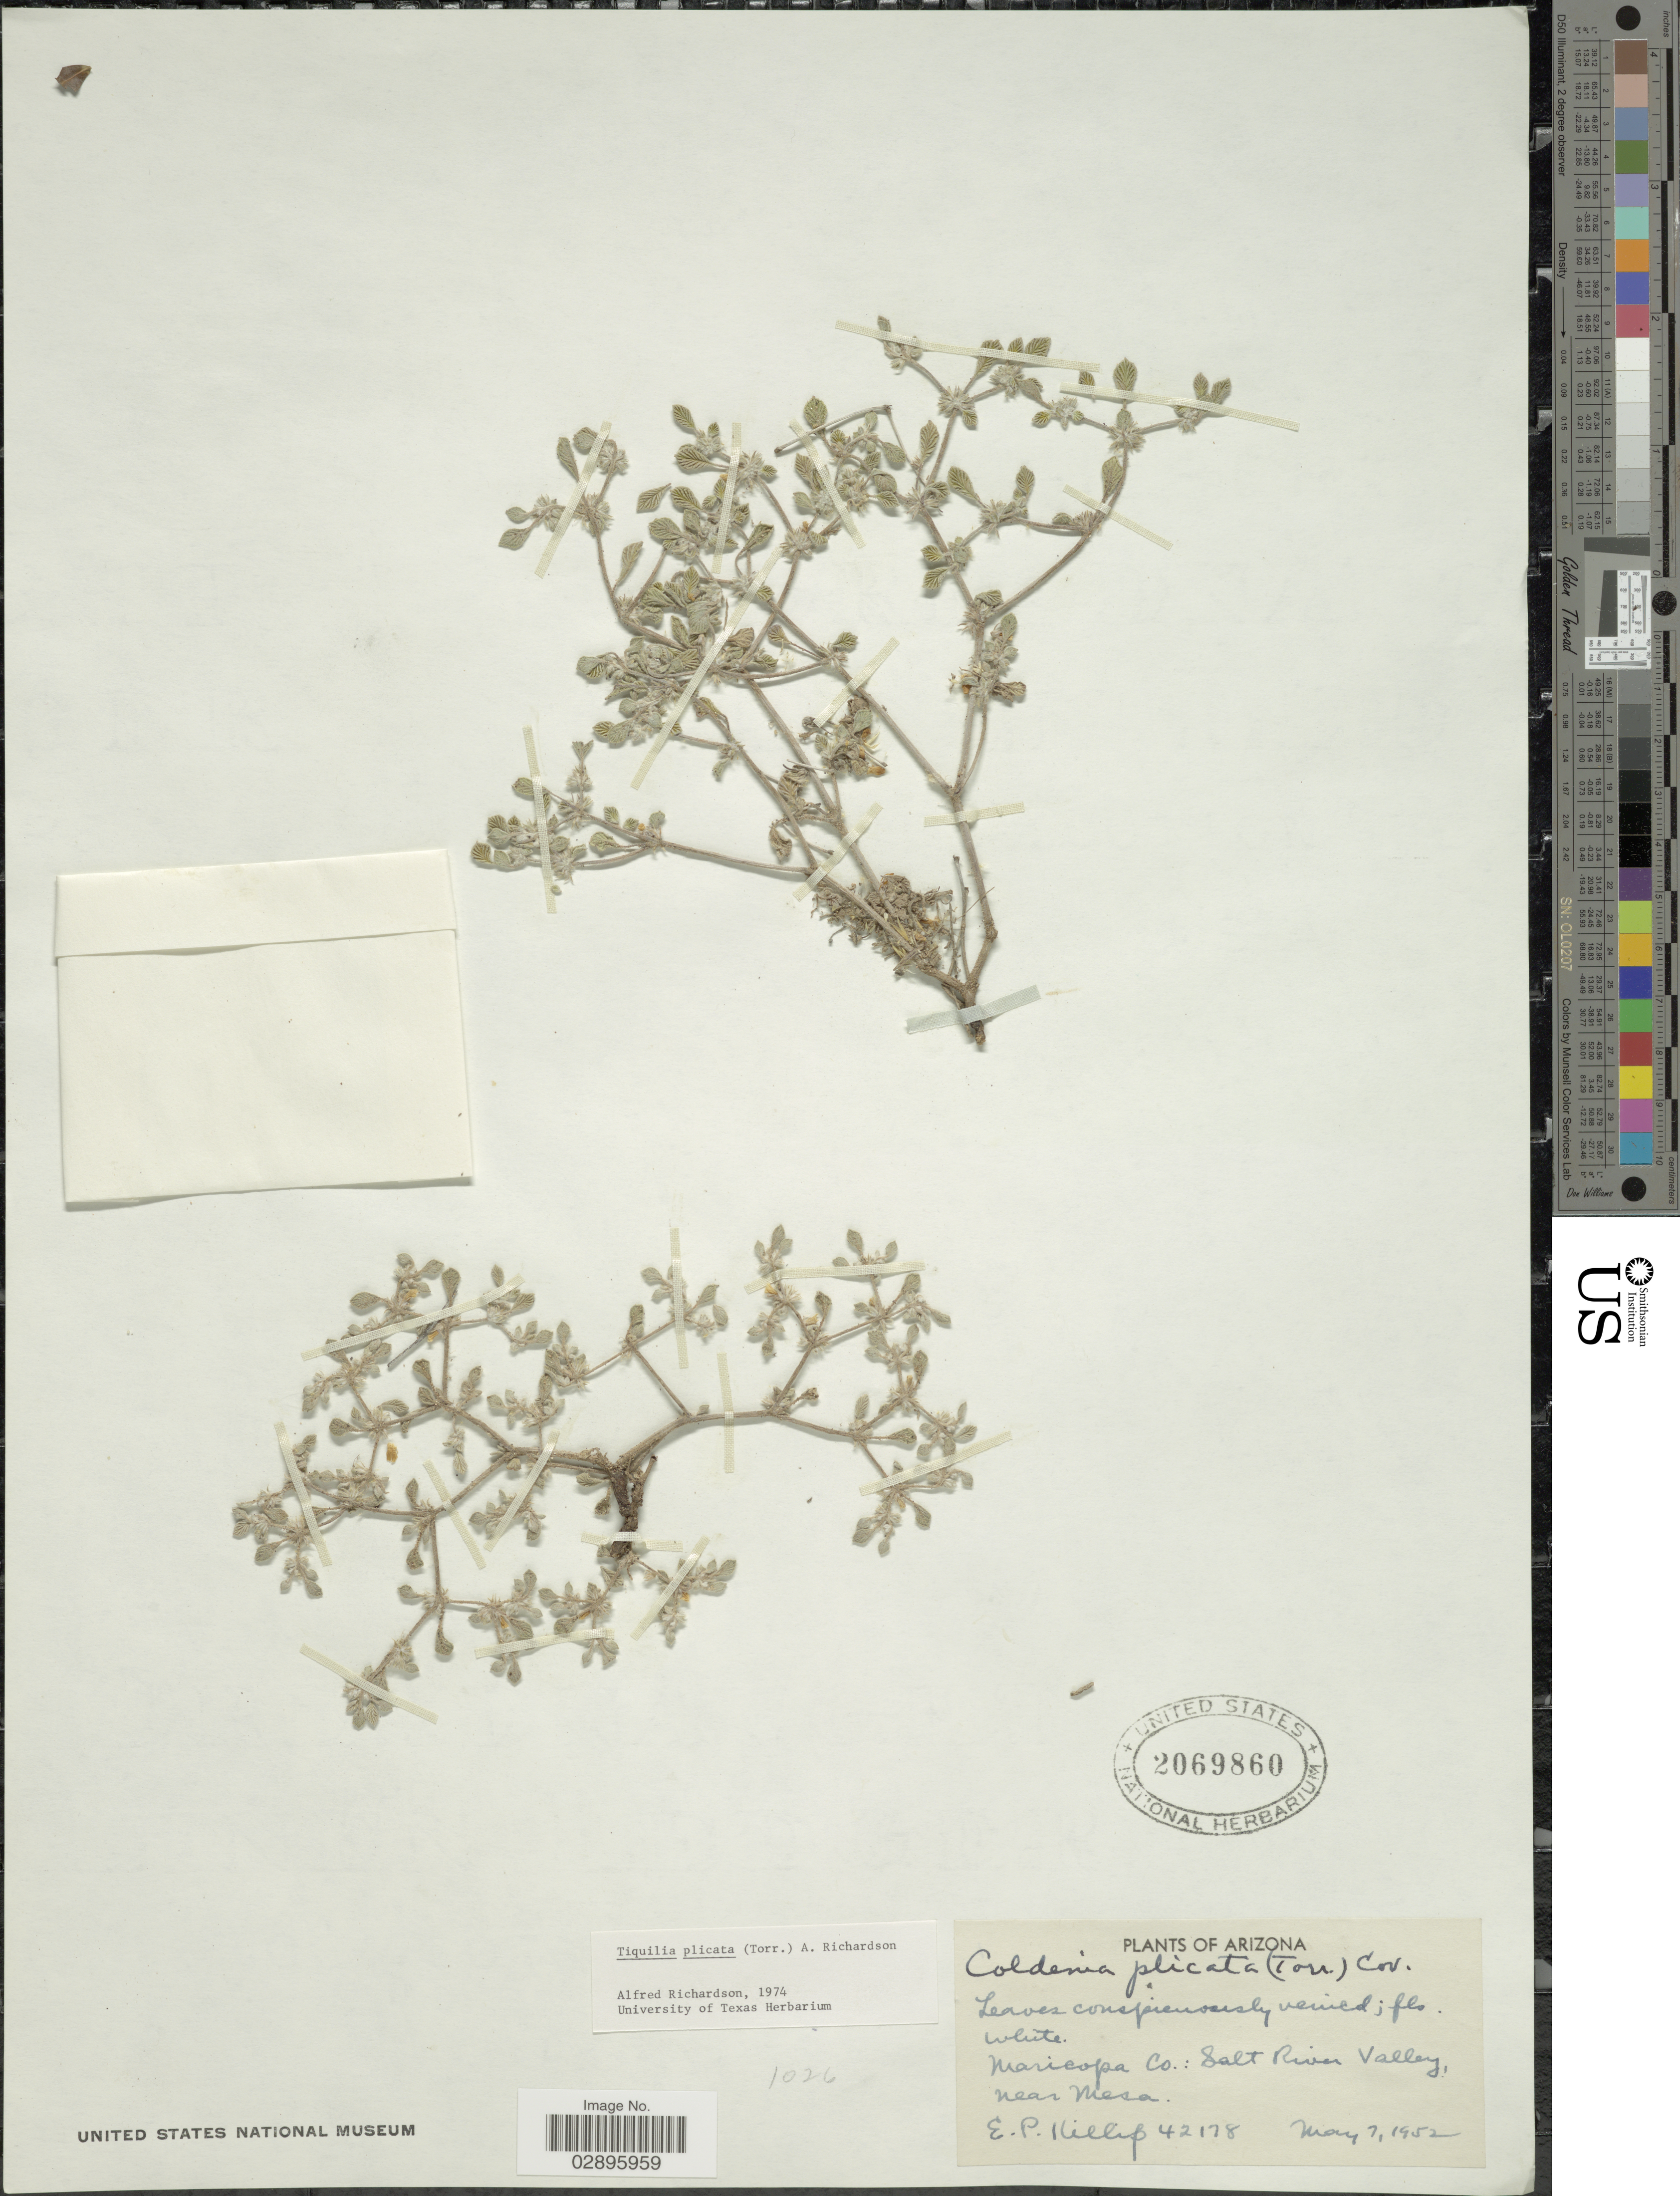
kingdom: Plantae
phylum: Tracheophyta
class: Magnoliopsida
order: Boraginales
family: Ehretiaceae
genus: Tiquilia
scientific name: Tiquilia plicata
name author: Torr.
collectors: E. P. Killip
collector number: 42178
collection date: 1952-05-07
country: United States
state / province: Arizona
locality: Maricopa Co.: Salt River Valley, near Mesa.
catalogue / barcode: US 2069860